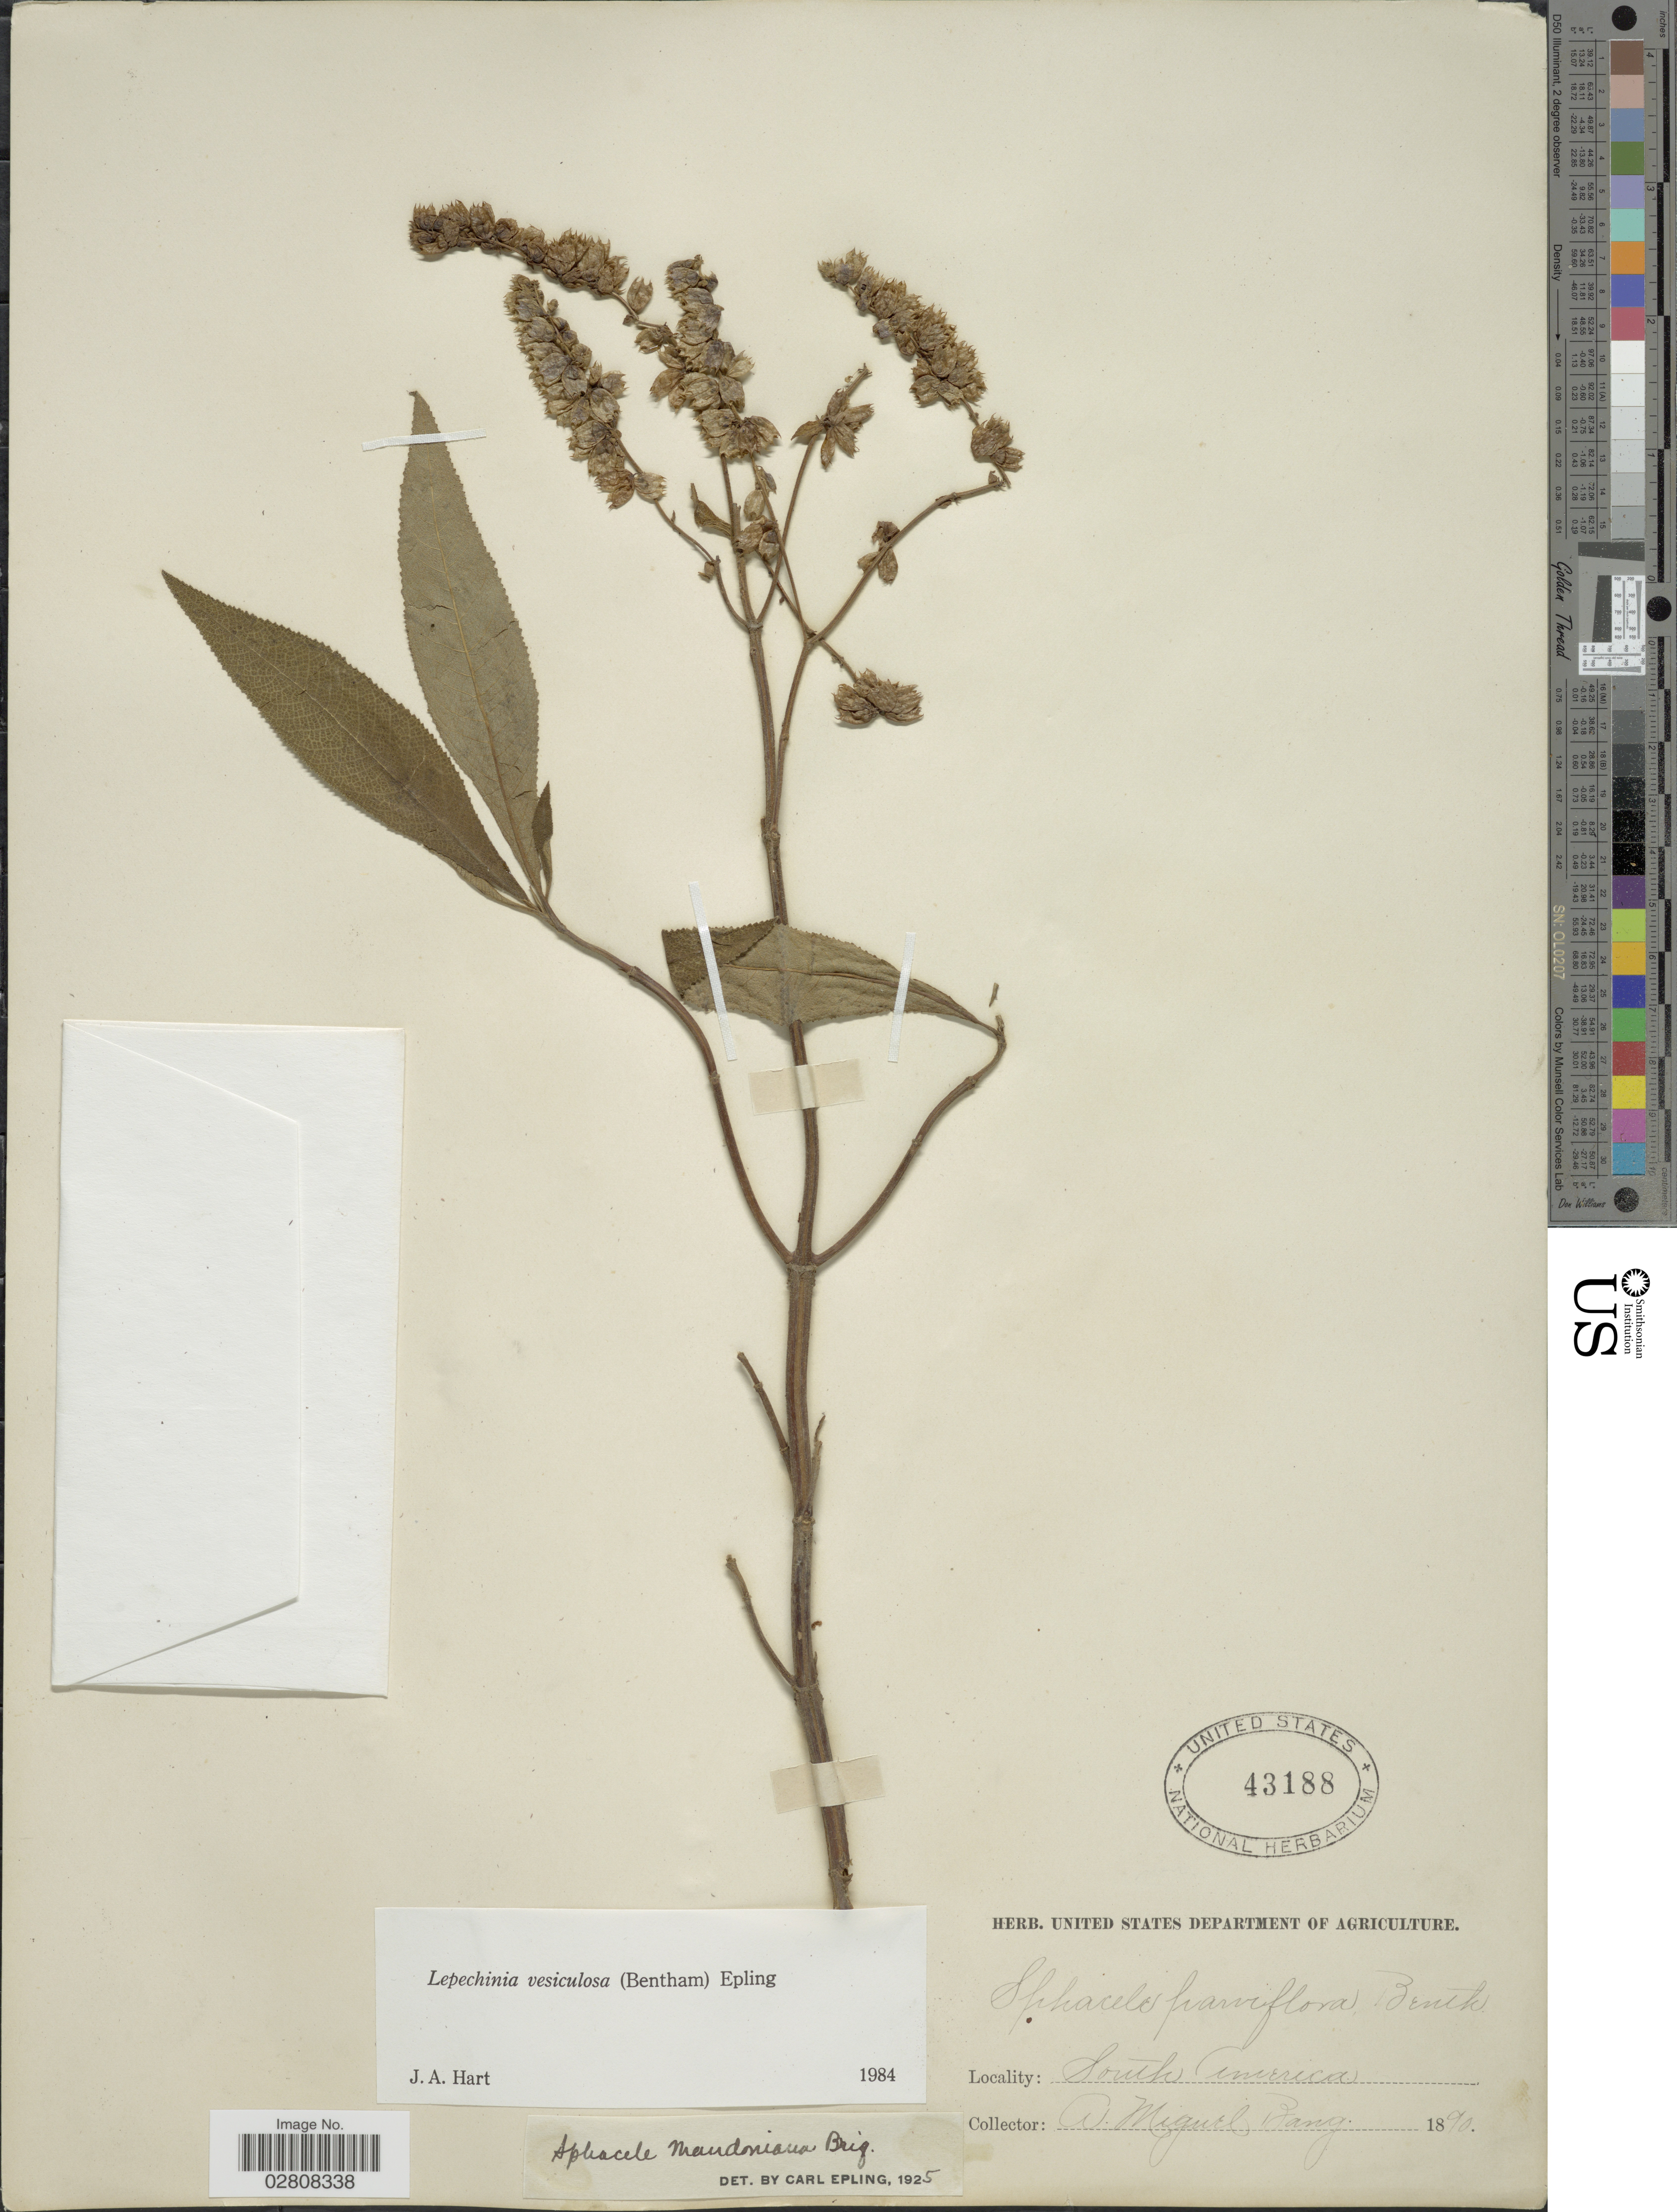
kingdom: Plantae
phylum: Tracheophyta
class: Magnoliopsida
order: Lamiales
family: Lamiaceae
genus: Lepechinia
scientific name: Lepechinia vesiculosa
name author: (Benth.) Epling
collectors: M. Bang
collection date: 1890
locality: South America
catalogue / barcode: US 43188